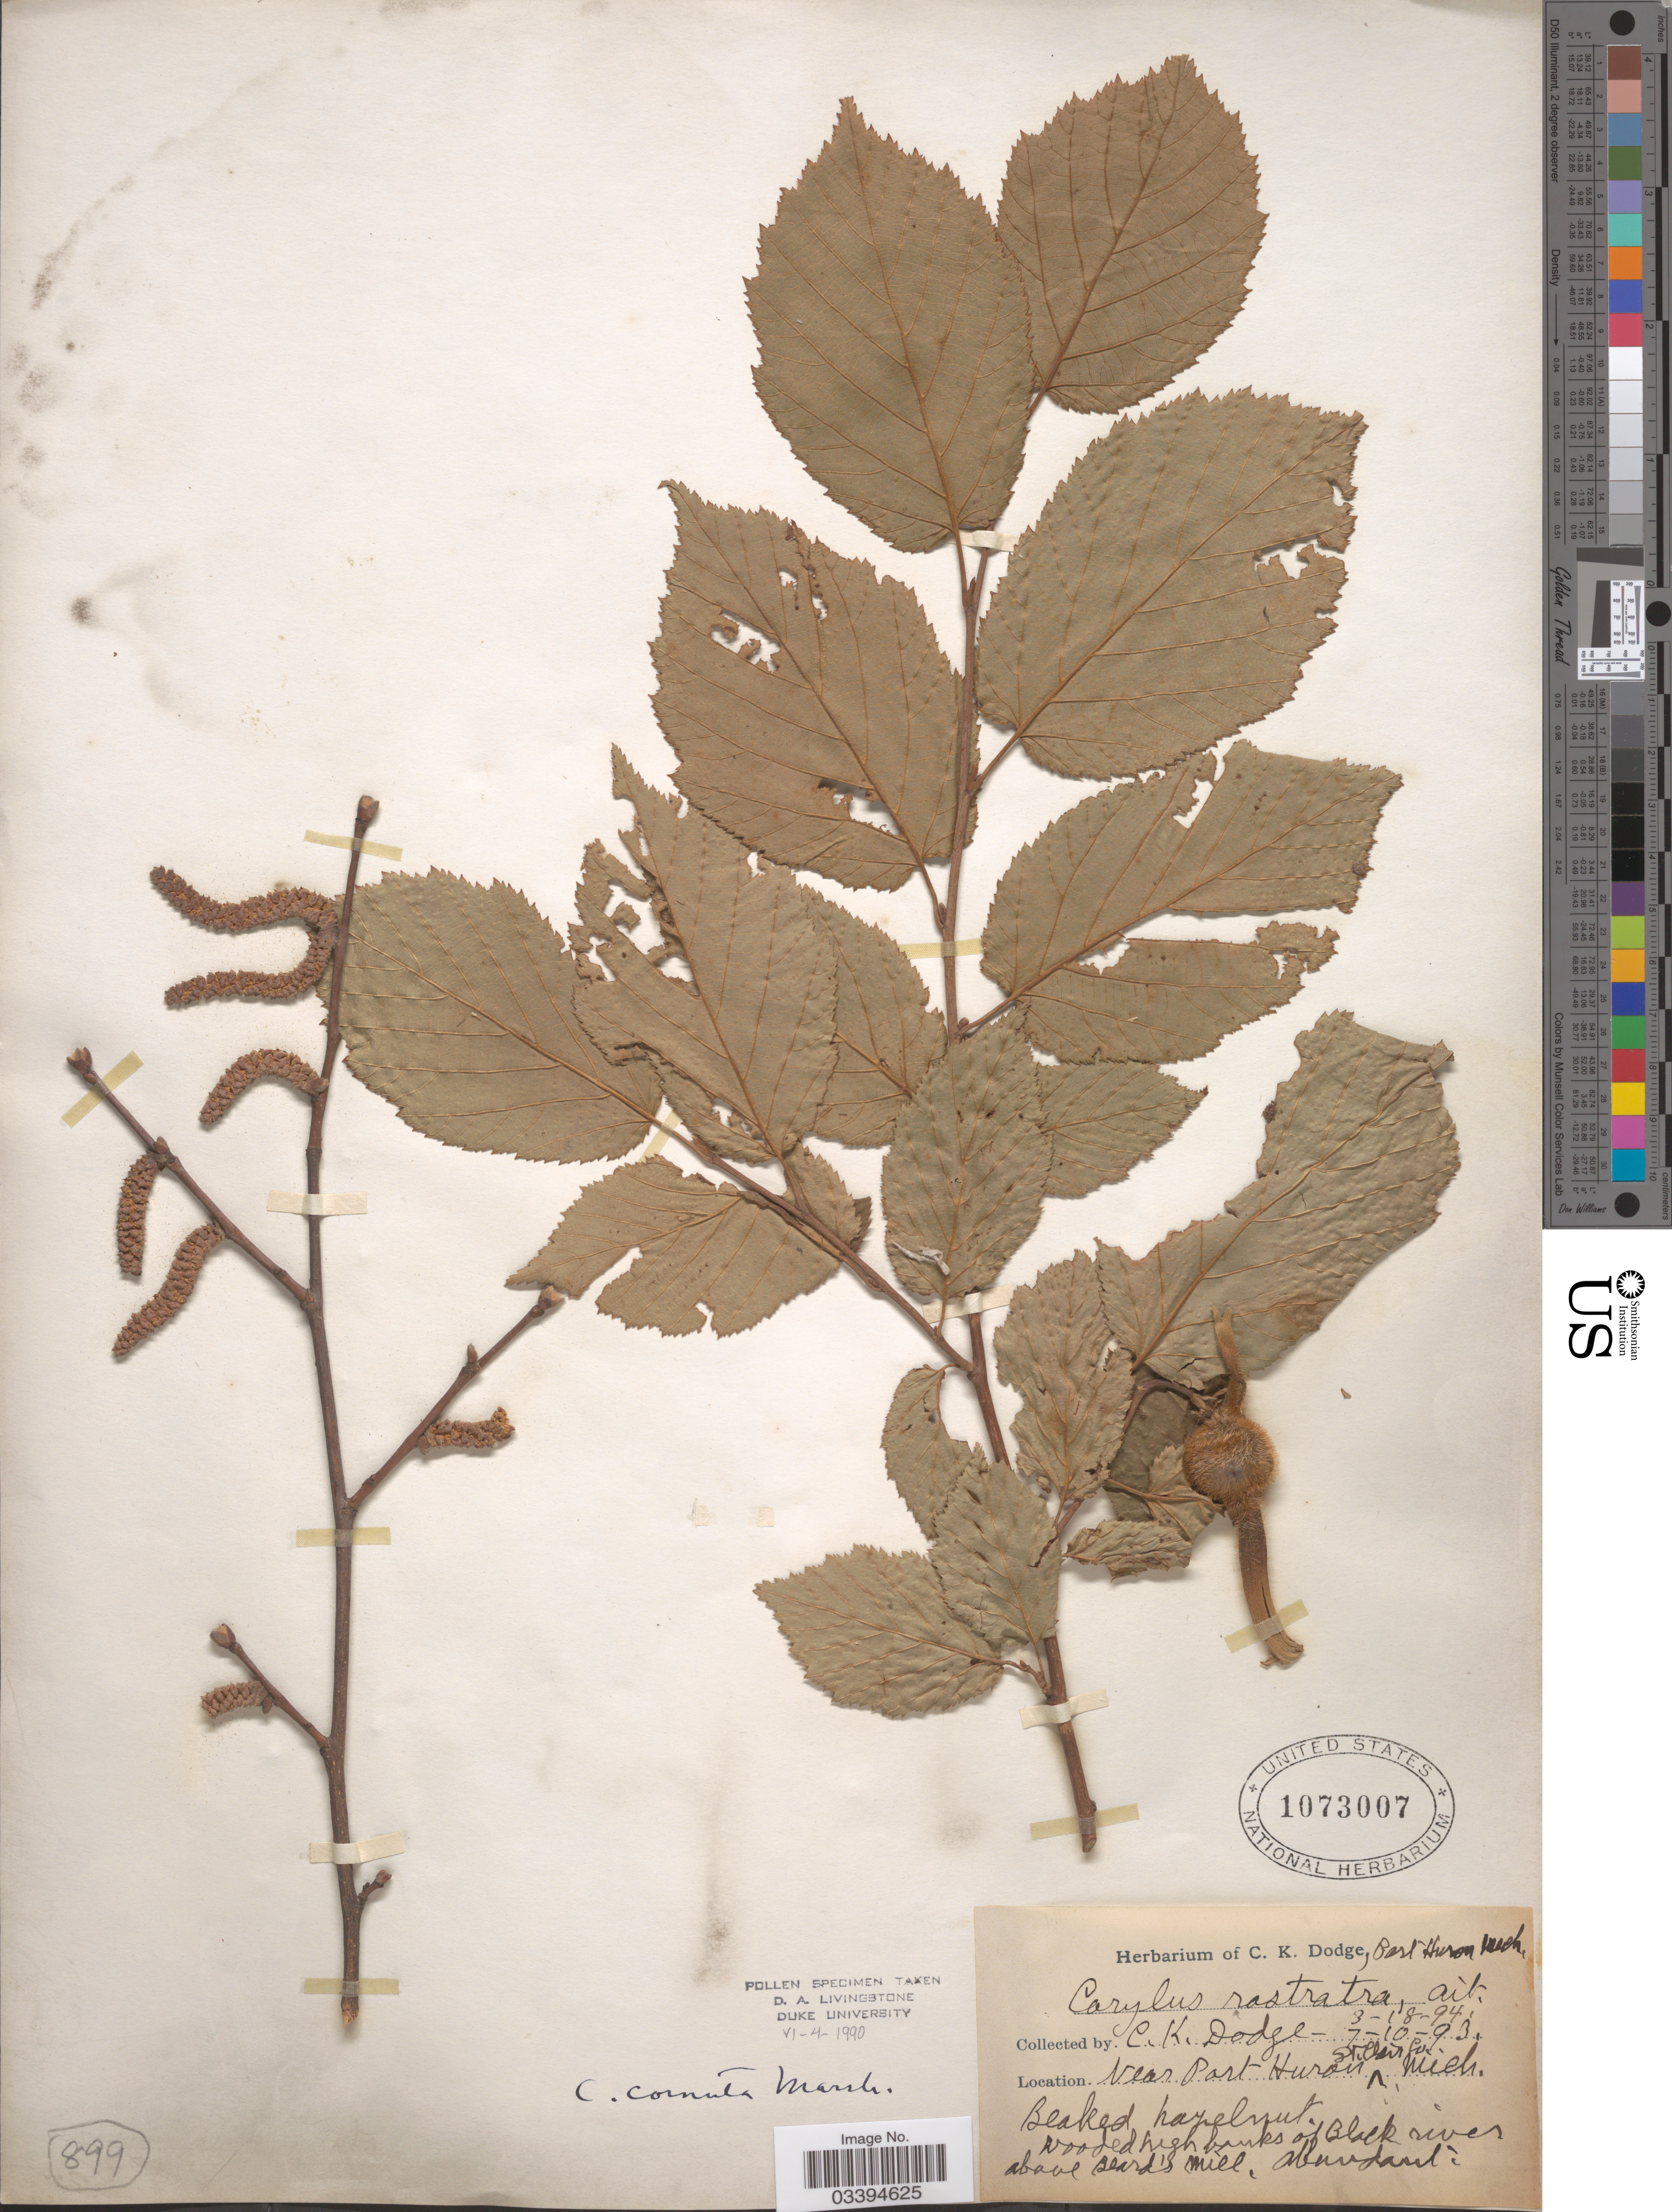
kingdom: Plantae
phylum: Tracheophyta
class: Magnoliopsida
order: Fagales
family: Betulaceae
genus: Corylus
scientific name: Corylus cornuta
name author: Marshall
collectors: C. Dodge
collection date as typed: Transcribed d/m/y: 10/7/93 to 18/3/94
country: United States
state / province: Michigan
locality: Near Port Huron, St. Clair Co.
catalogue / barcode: US 1073007